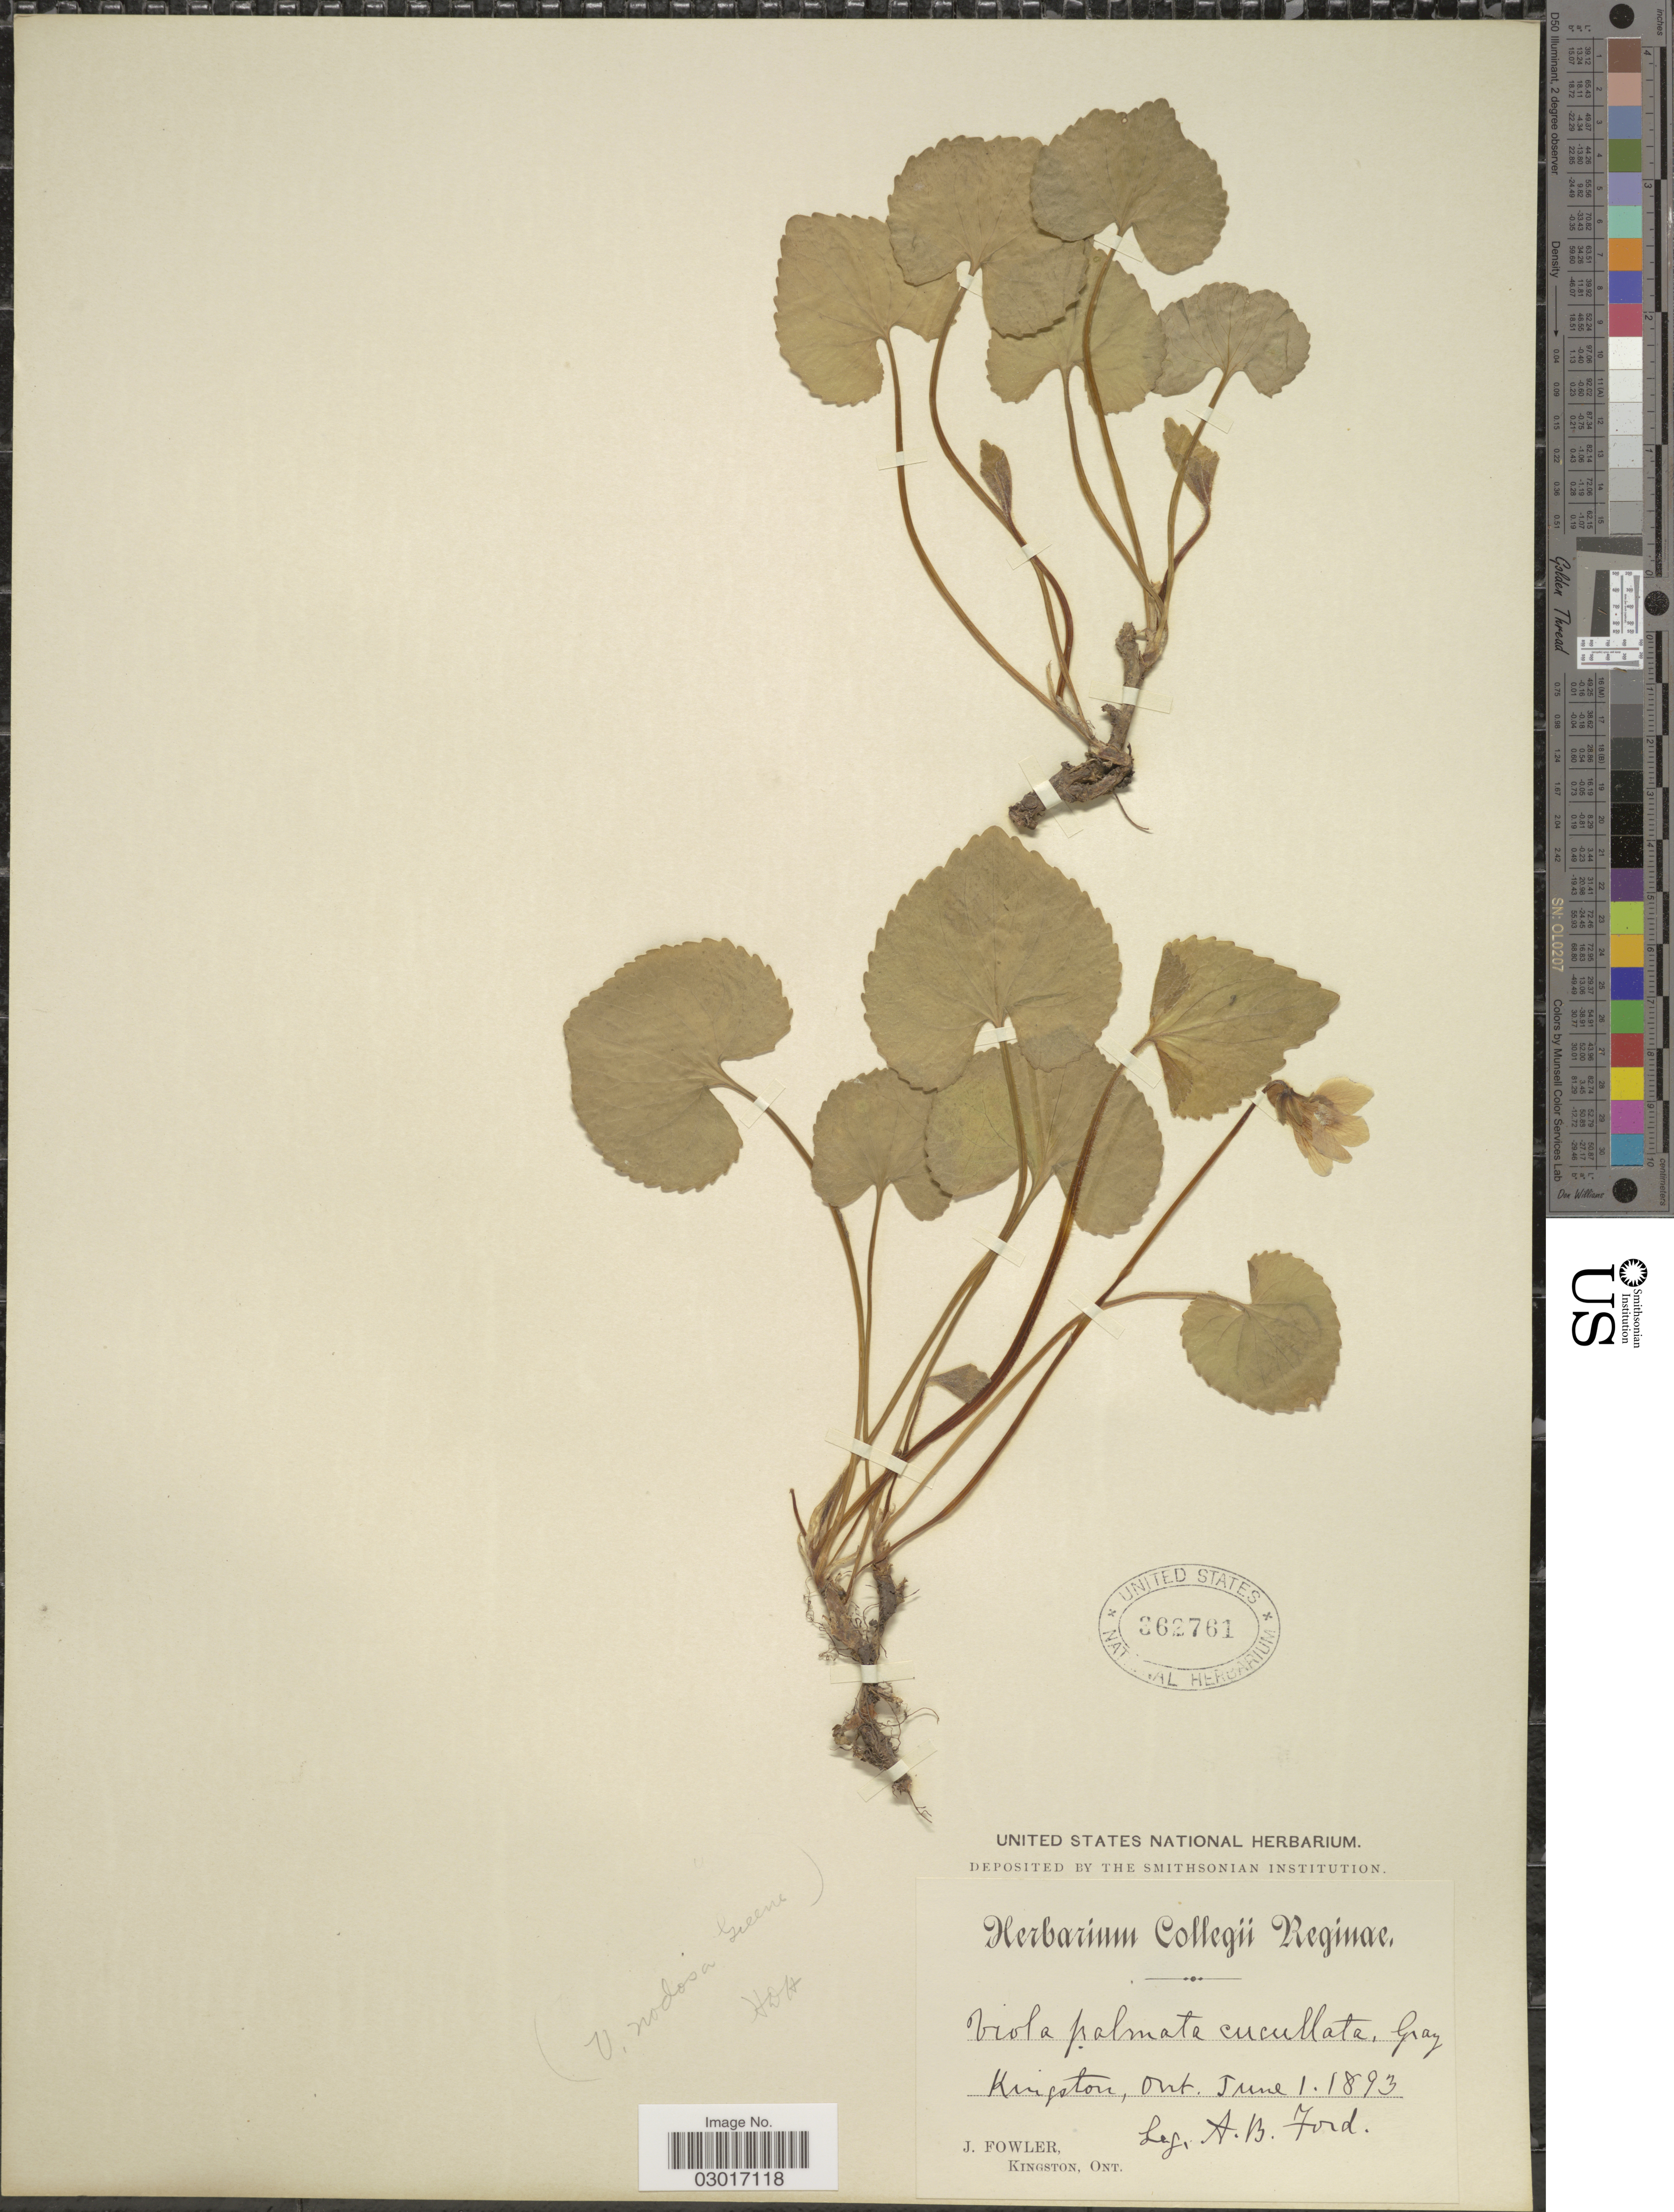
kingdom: Plantae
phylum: Tracheophyta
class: Magnoliopsida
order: Malpighiales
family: Violaceae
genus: Viola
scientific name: Viola sororia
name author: Willd.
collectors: A. Ford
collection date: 1893-06-01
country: Canada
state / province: Ontario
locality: Kingston, Ont.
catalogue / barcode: US 362761